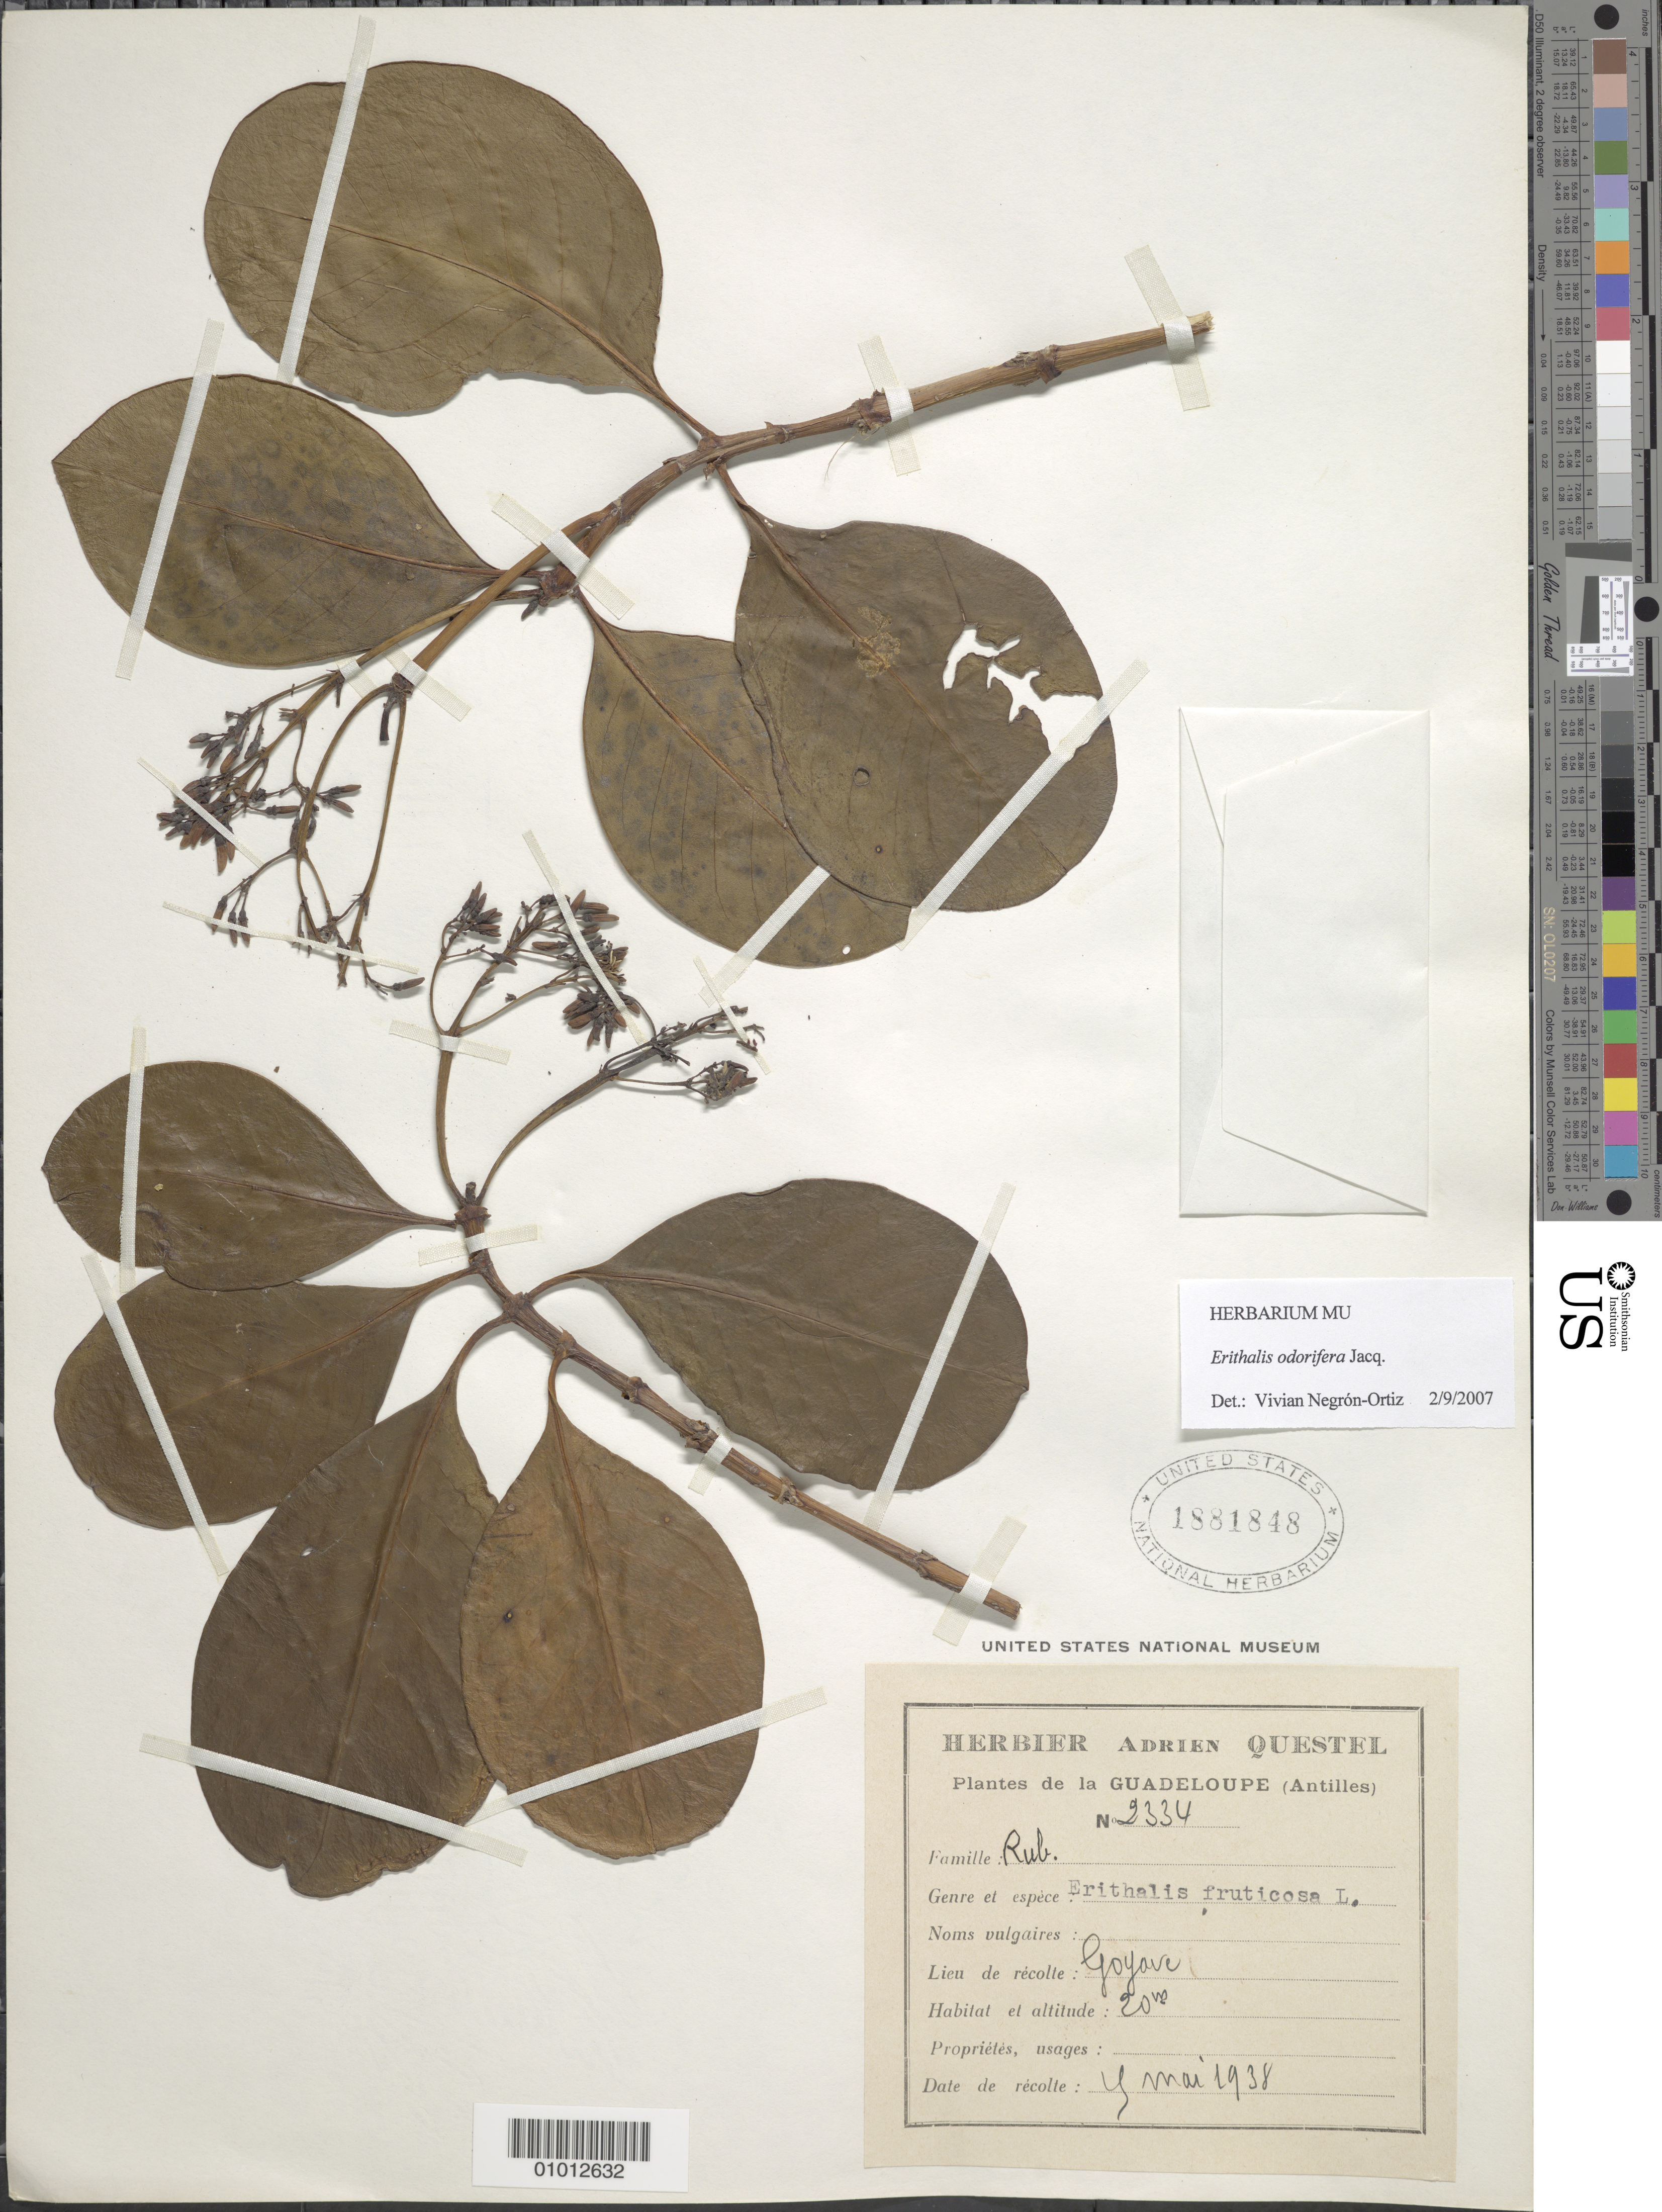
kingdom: Plantae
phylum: Tracheophyta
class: Magnoliopsida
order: Gentianales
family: Rubiaceae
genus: Erithalis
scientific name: Erithalis odorifera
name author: Jacq.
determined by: Negrón-Ortiz, V.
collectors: A. Questel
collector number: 2334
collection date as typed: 21 May 1938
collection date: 1938-05-21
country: Guadeloupe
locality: Goyave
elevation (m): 20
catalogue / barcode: US 1881848